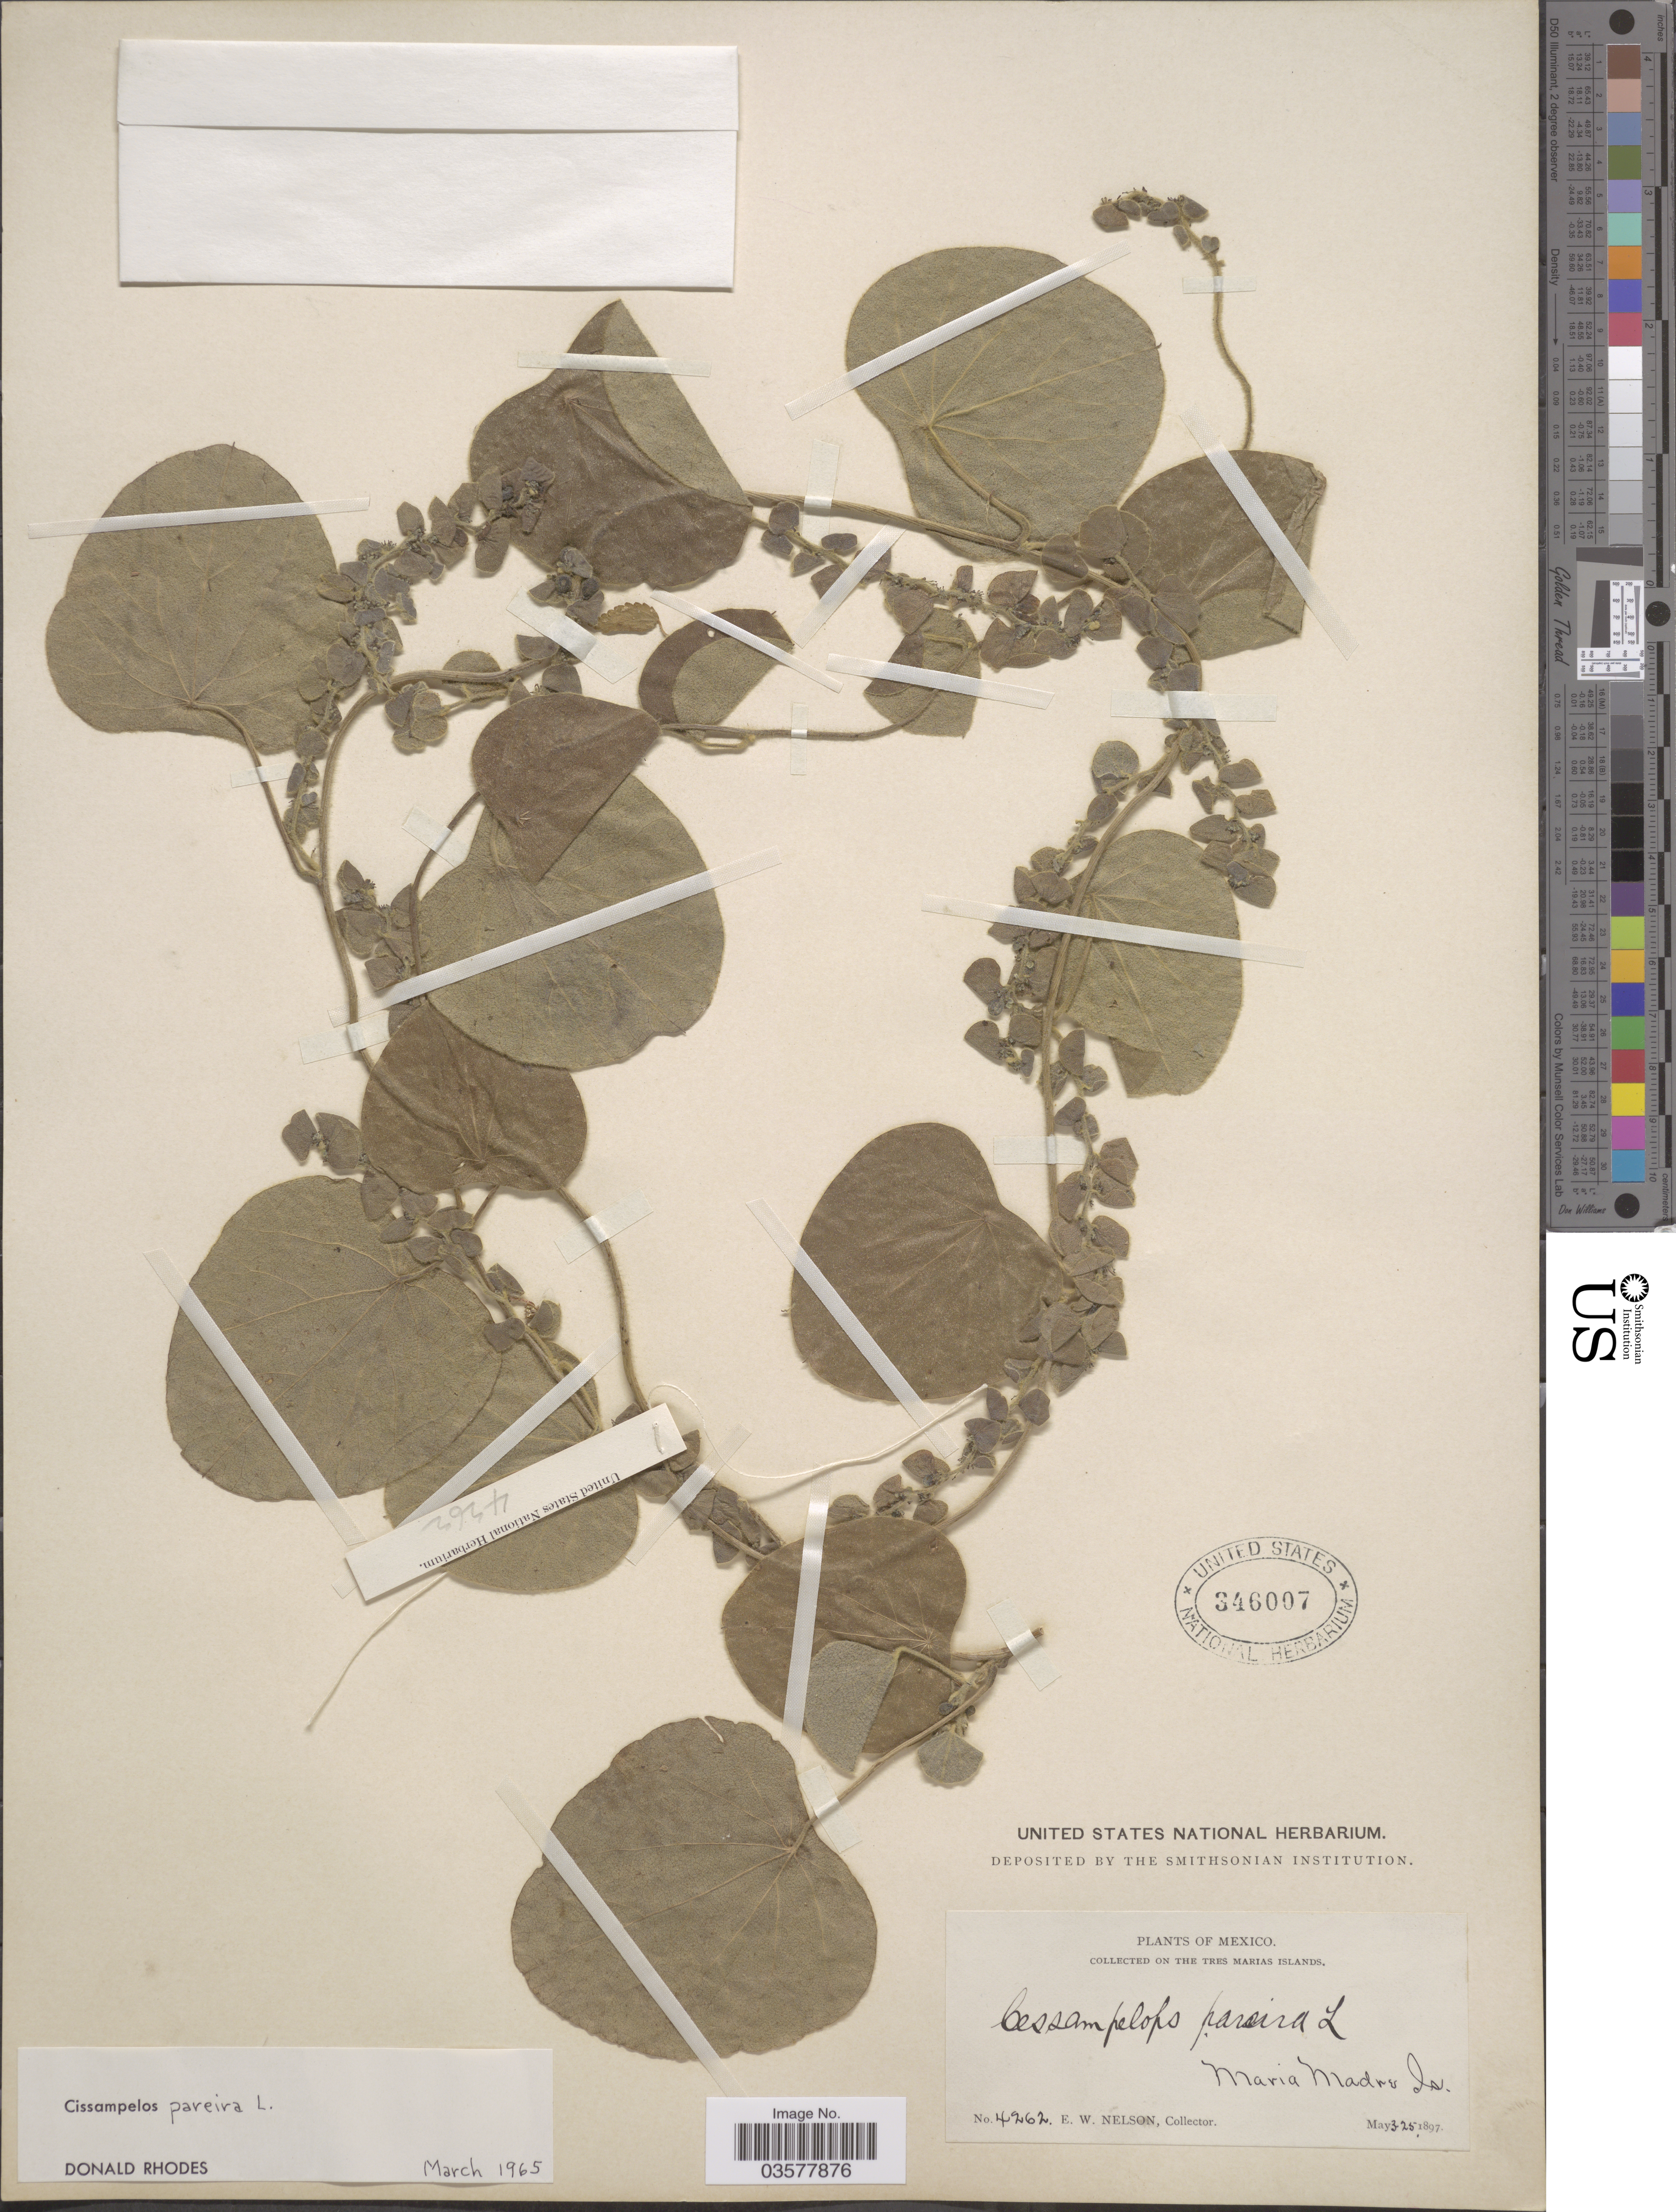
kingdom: Plantae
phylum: Tracheophyta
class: Magnoliopsida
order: Ranunculales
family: Menispermaceae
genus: Cissampelos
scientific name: Cissampelos pareira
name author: L.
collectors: E. W. Nelson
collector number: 4262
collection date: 1897-05-03/1897-05-25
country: Mexico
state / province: Nayarit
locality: The Tres Marias Islands. Maria Madre Is.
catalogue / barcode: US 346007